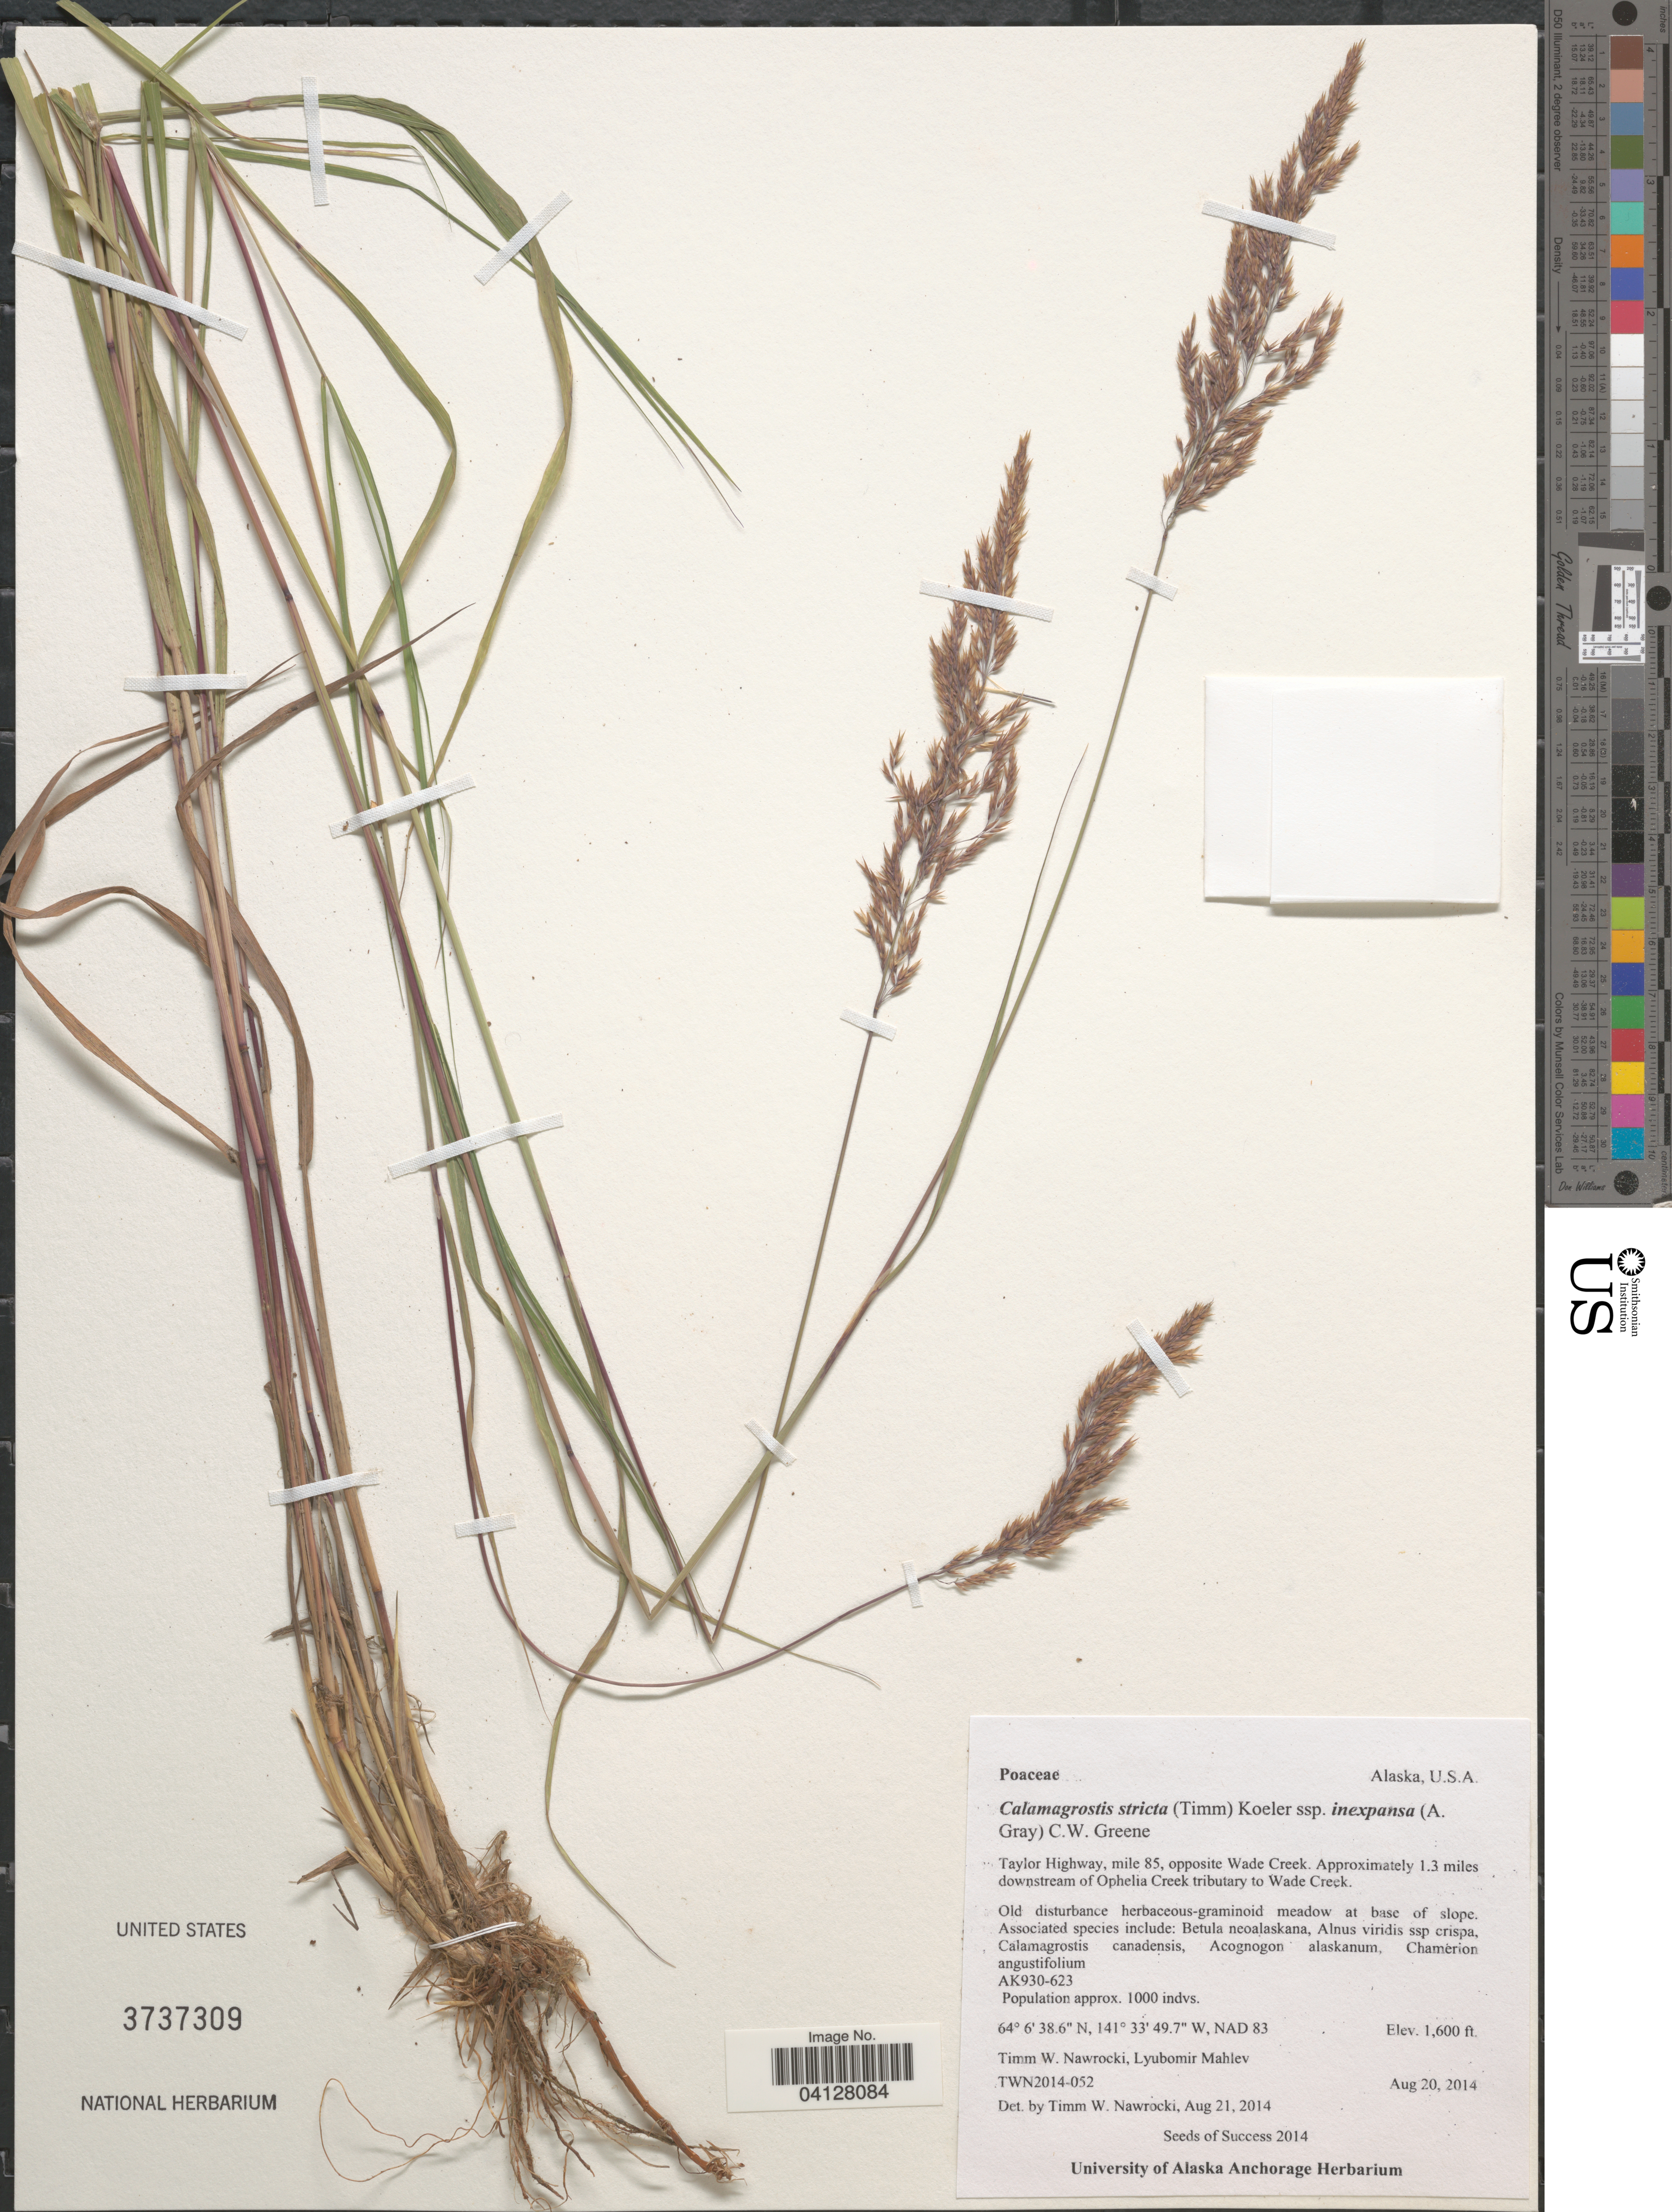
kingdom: Plantae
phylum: Tracheophyta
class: Liliopsida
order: Poales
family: Poaceae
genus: Calamagrostis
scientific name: Calamagrostis stricta subsp. inexpansa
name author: (A. Gray) C.W. Greene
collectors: T. Nawrocki & L. Mahlev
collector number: TWN2014-052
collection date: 2014-08-20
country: United States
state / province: Alaska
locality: Taylor Highway, mile 85, opposite Wade Creek. Approximately 1.3 miles downstream of Ophelia Creek tributary to Wade Creek. AK930-623. NAD 83.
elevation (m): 488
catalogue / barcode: US 3737309